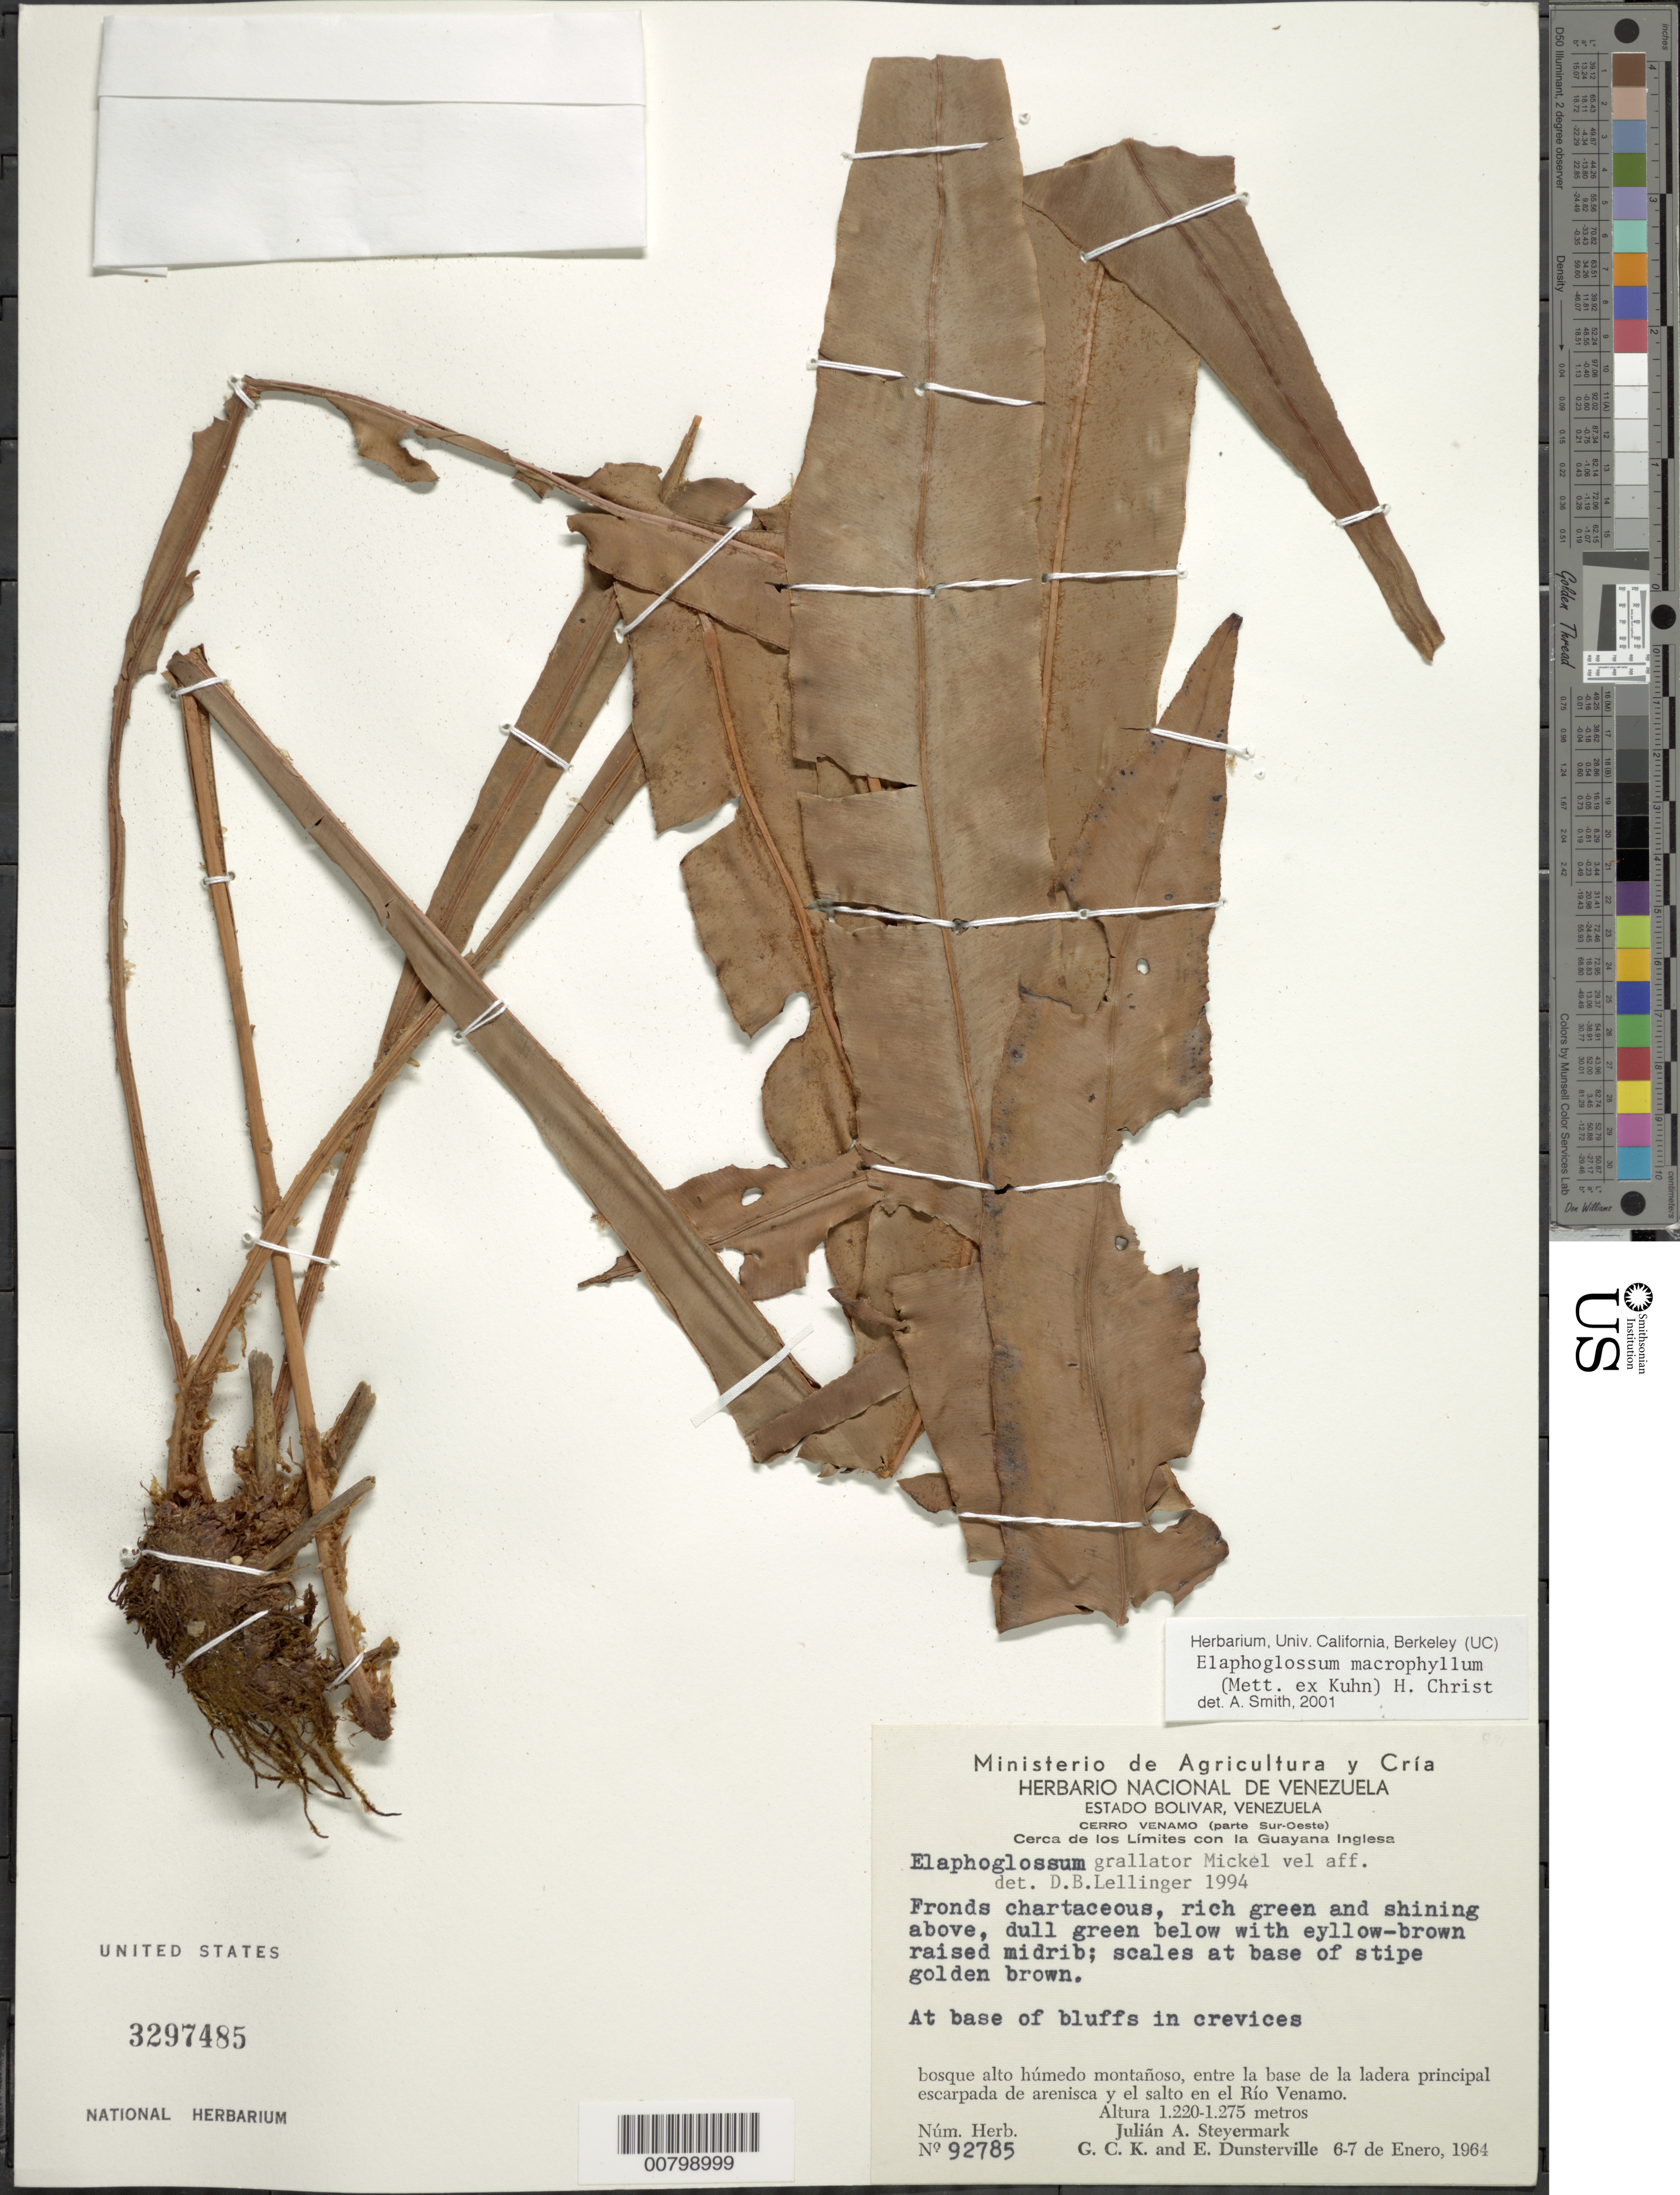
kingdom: Plantae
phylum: Tracheophyta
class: Polypodiopsida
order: Polypodiales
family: Dryopteridaceae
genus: Elaphoglossum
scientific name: Elaphoglossum macrophyllum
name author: (Mett. ex Kuhn) Christ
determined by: Smith, A.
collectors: J. Steyermark, G. C. K. Dunsterville & E. Dunsterville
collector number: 92785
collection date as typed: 6-Jan-64 to 7-Jan-64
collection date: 1964-01-06/1964-01-07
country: Venezuela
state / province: Bolívar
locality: Cerro Venamo (parte Sur-Oeste), Río Venamo, cerca de los limites con la Guayana Inglesa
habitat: Bosque alto humedo montanoso, entre la base de la ladera principal esarpada de arenisca y el salto' base of bluffs in crevices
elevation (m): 1220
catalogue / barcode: US 3297485